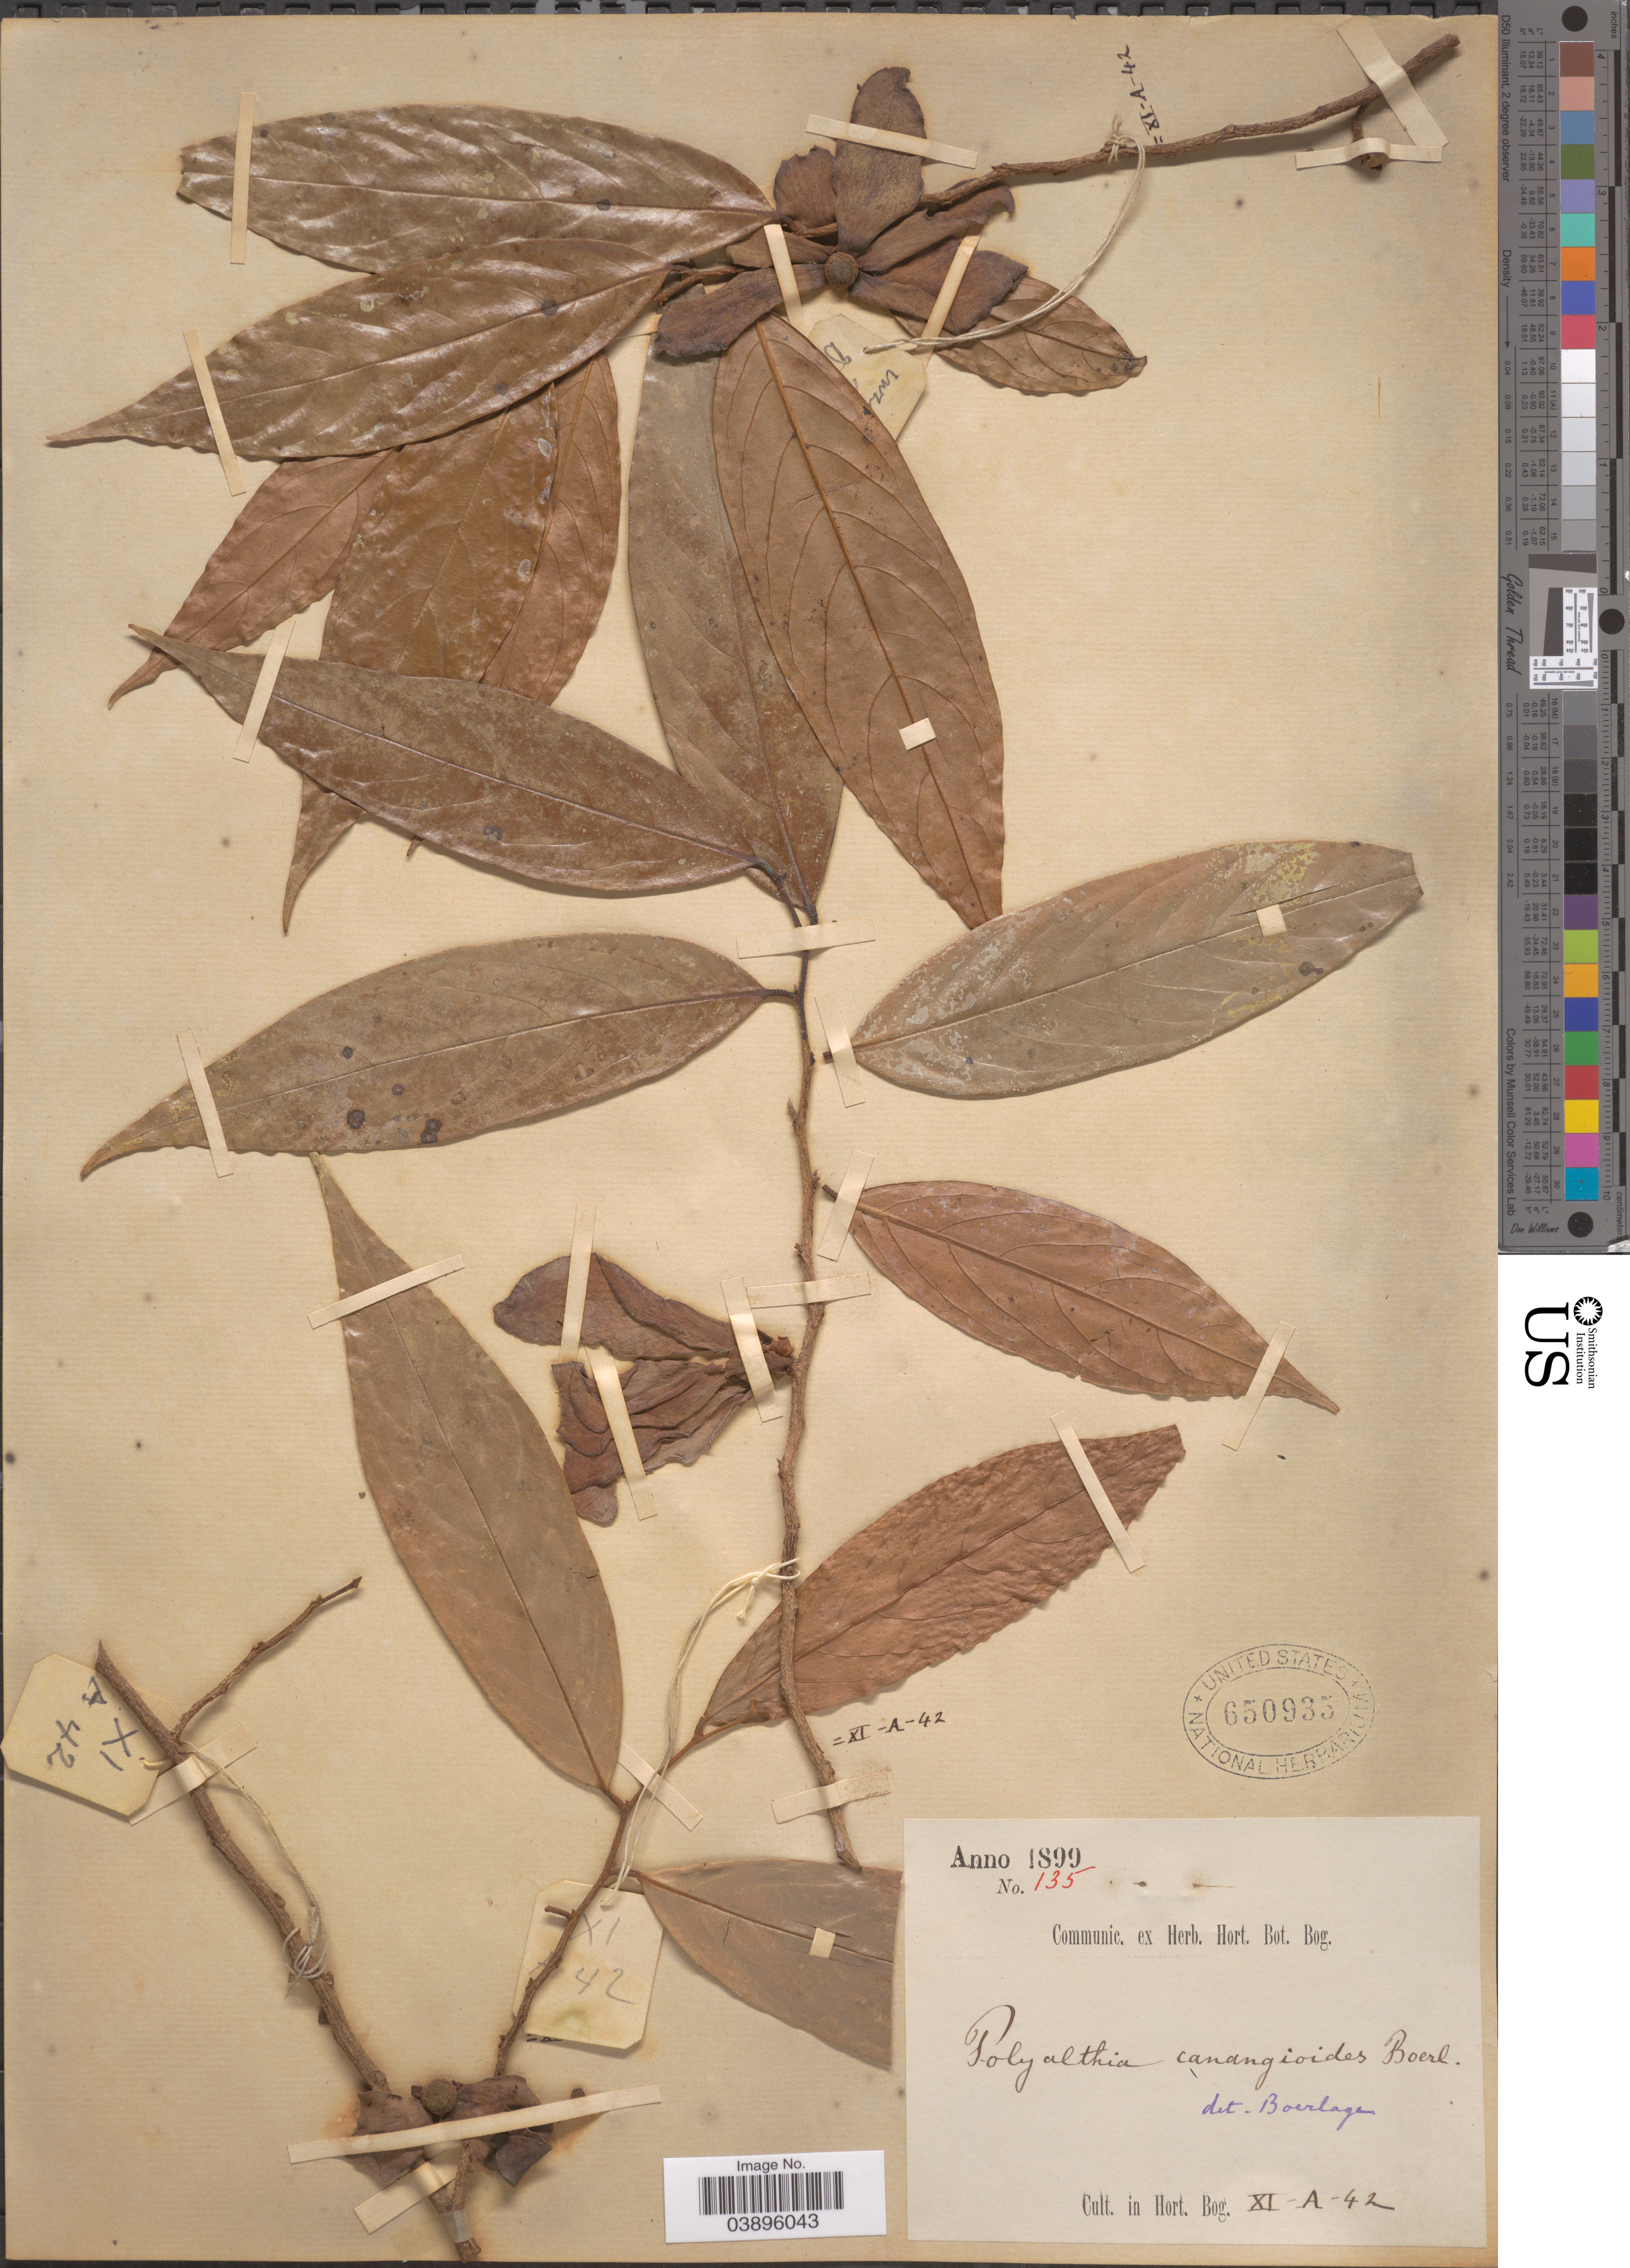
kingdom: Plantae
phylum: Tracheophyta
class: Magnoliopsida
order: Magnoliales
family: Annonaceae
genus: Huberantha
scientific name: Huberantha rumphii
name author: (Blume ex Hensch.) Chaowasku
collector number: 135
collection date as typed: Transcribed d/m/y: 1/11/42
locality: In Hort. Bog.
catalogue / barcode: US 650935